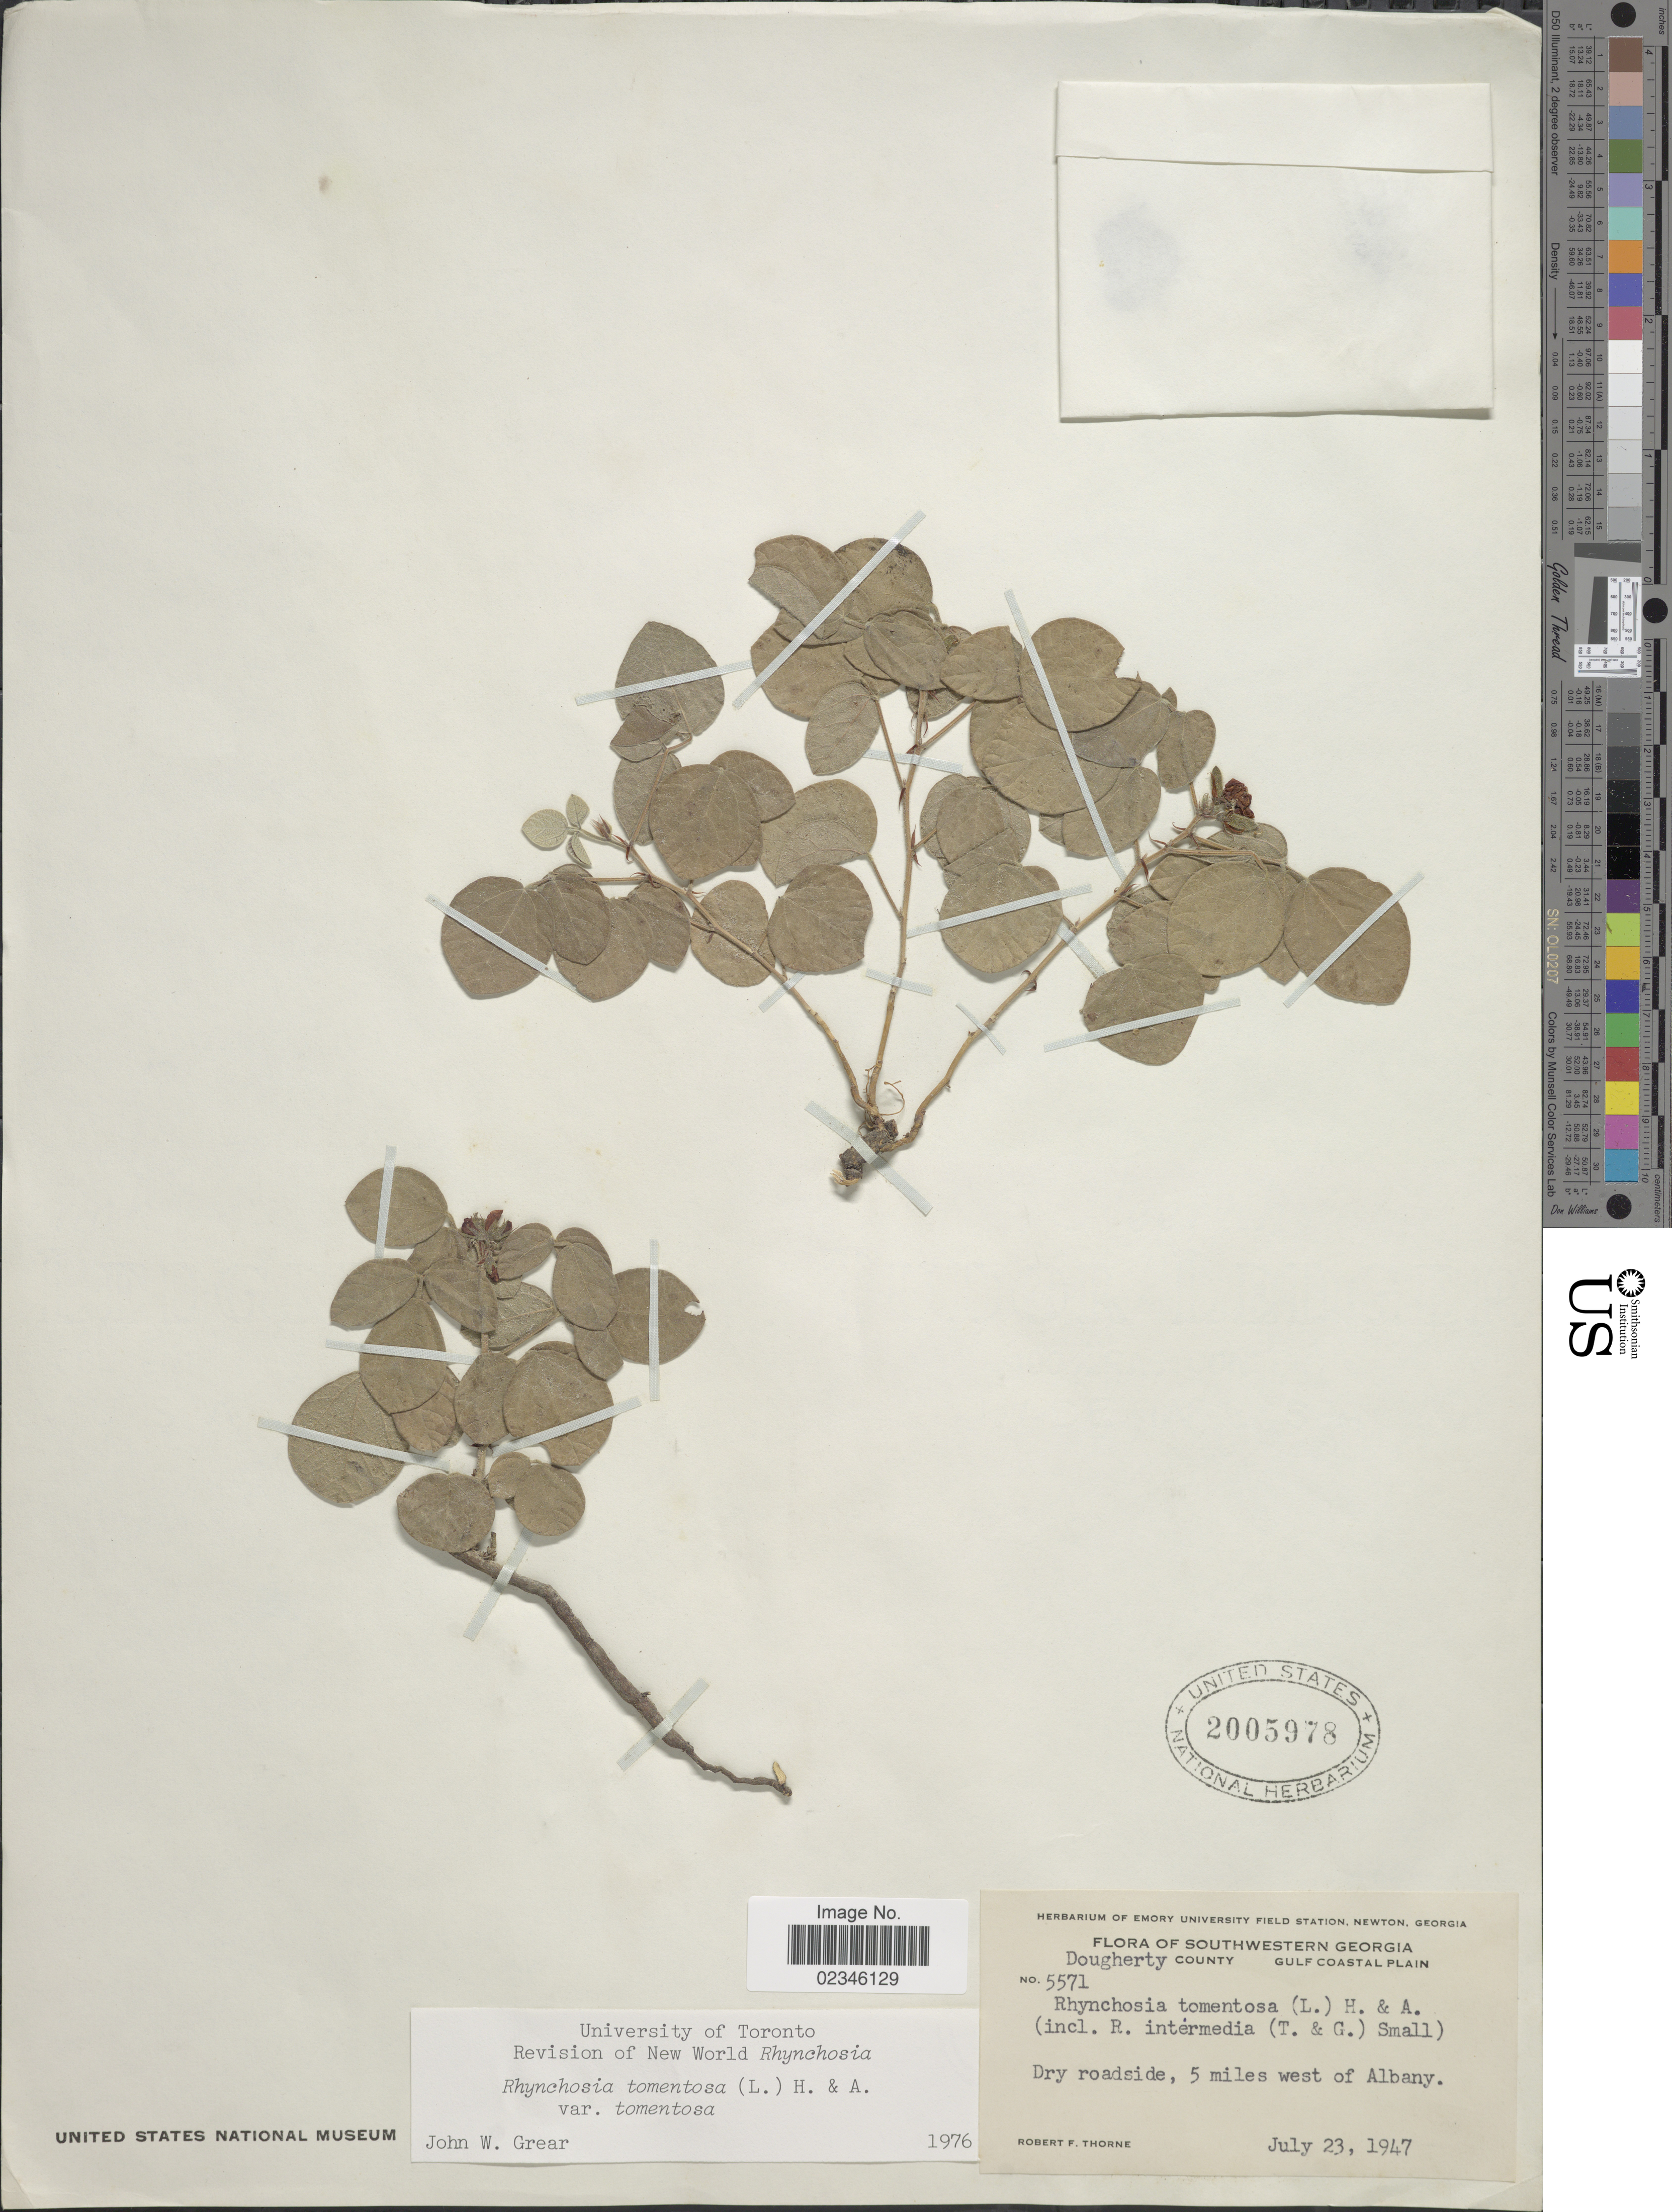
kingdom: Plantae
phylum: Tracheophyta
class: Magnoliopsida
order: Fabales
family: Fabaceae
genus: Rhynchosia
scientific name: Rhynchosia tomentosa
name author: (L.) Hook. & Arn.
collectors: R. F. Thorne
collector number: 5571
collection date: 1947-07-23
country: United States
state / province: Georgia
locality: Southwestern Georgia. Dougherty County. Gulf Coastal Plain. Dry roadside, 5 miles west of Albany.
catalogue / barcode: US 2005978